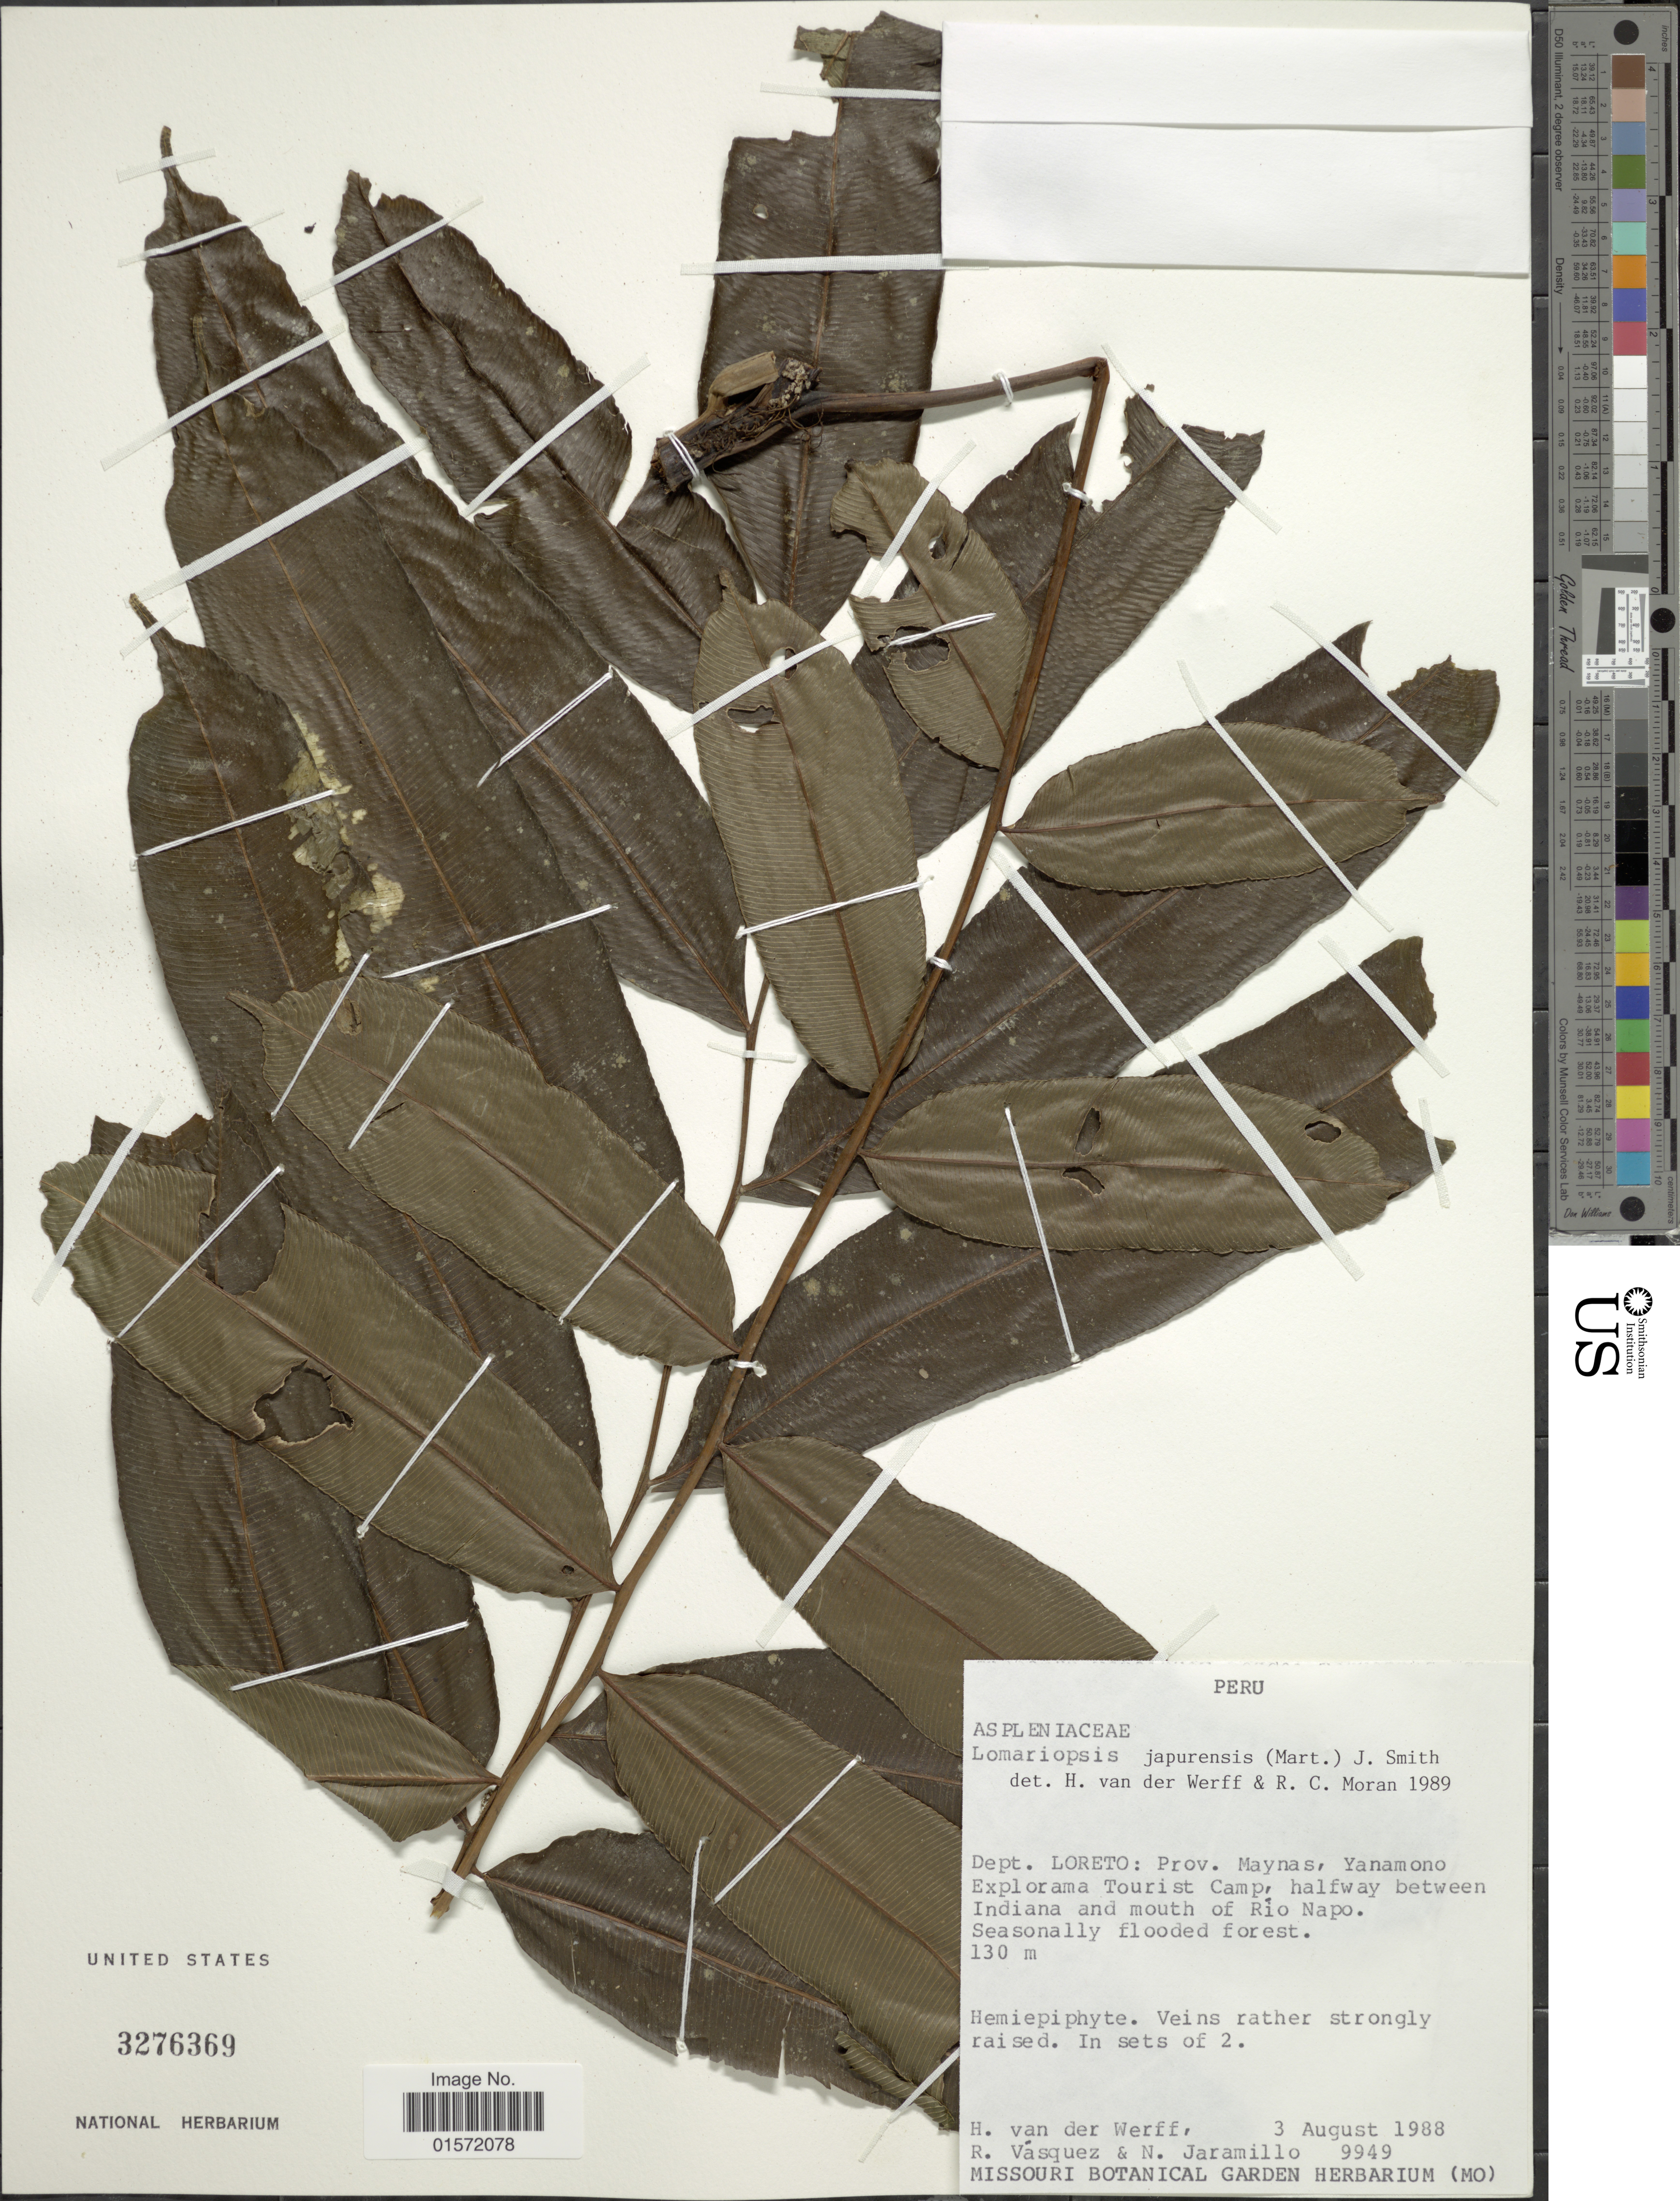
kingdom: Plantae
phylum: Tracheophyta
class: Polypodiopsida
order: Polypodiales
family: Lomariopsidaceae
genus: Lomariopsis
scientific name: Lomariopsis japurensis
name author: (Mart.) J. Sm.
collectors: H. van der Werff, R. Vásquez & N. Jaramillo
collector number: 9949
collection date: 1988-08-03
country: Peru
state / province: Loreto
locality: Prov. Maynas, Yanamono Explorama Tourist Camp, halfway between Indiana and mouth of Río Napo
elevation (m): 130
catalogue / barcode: US 3276369